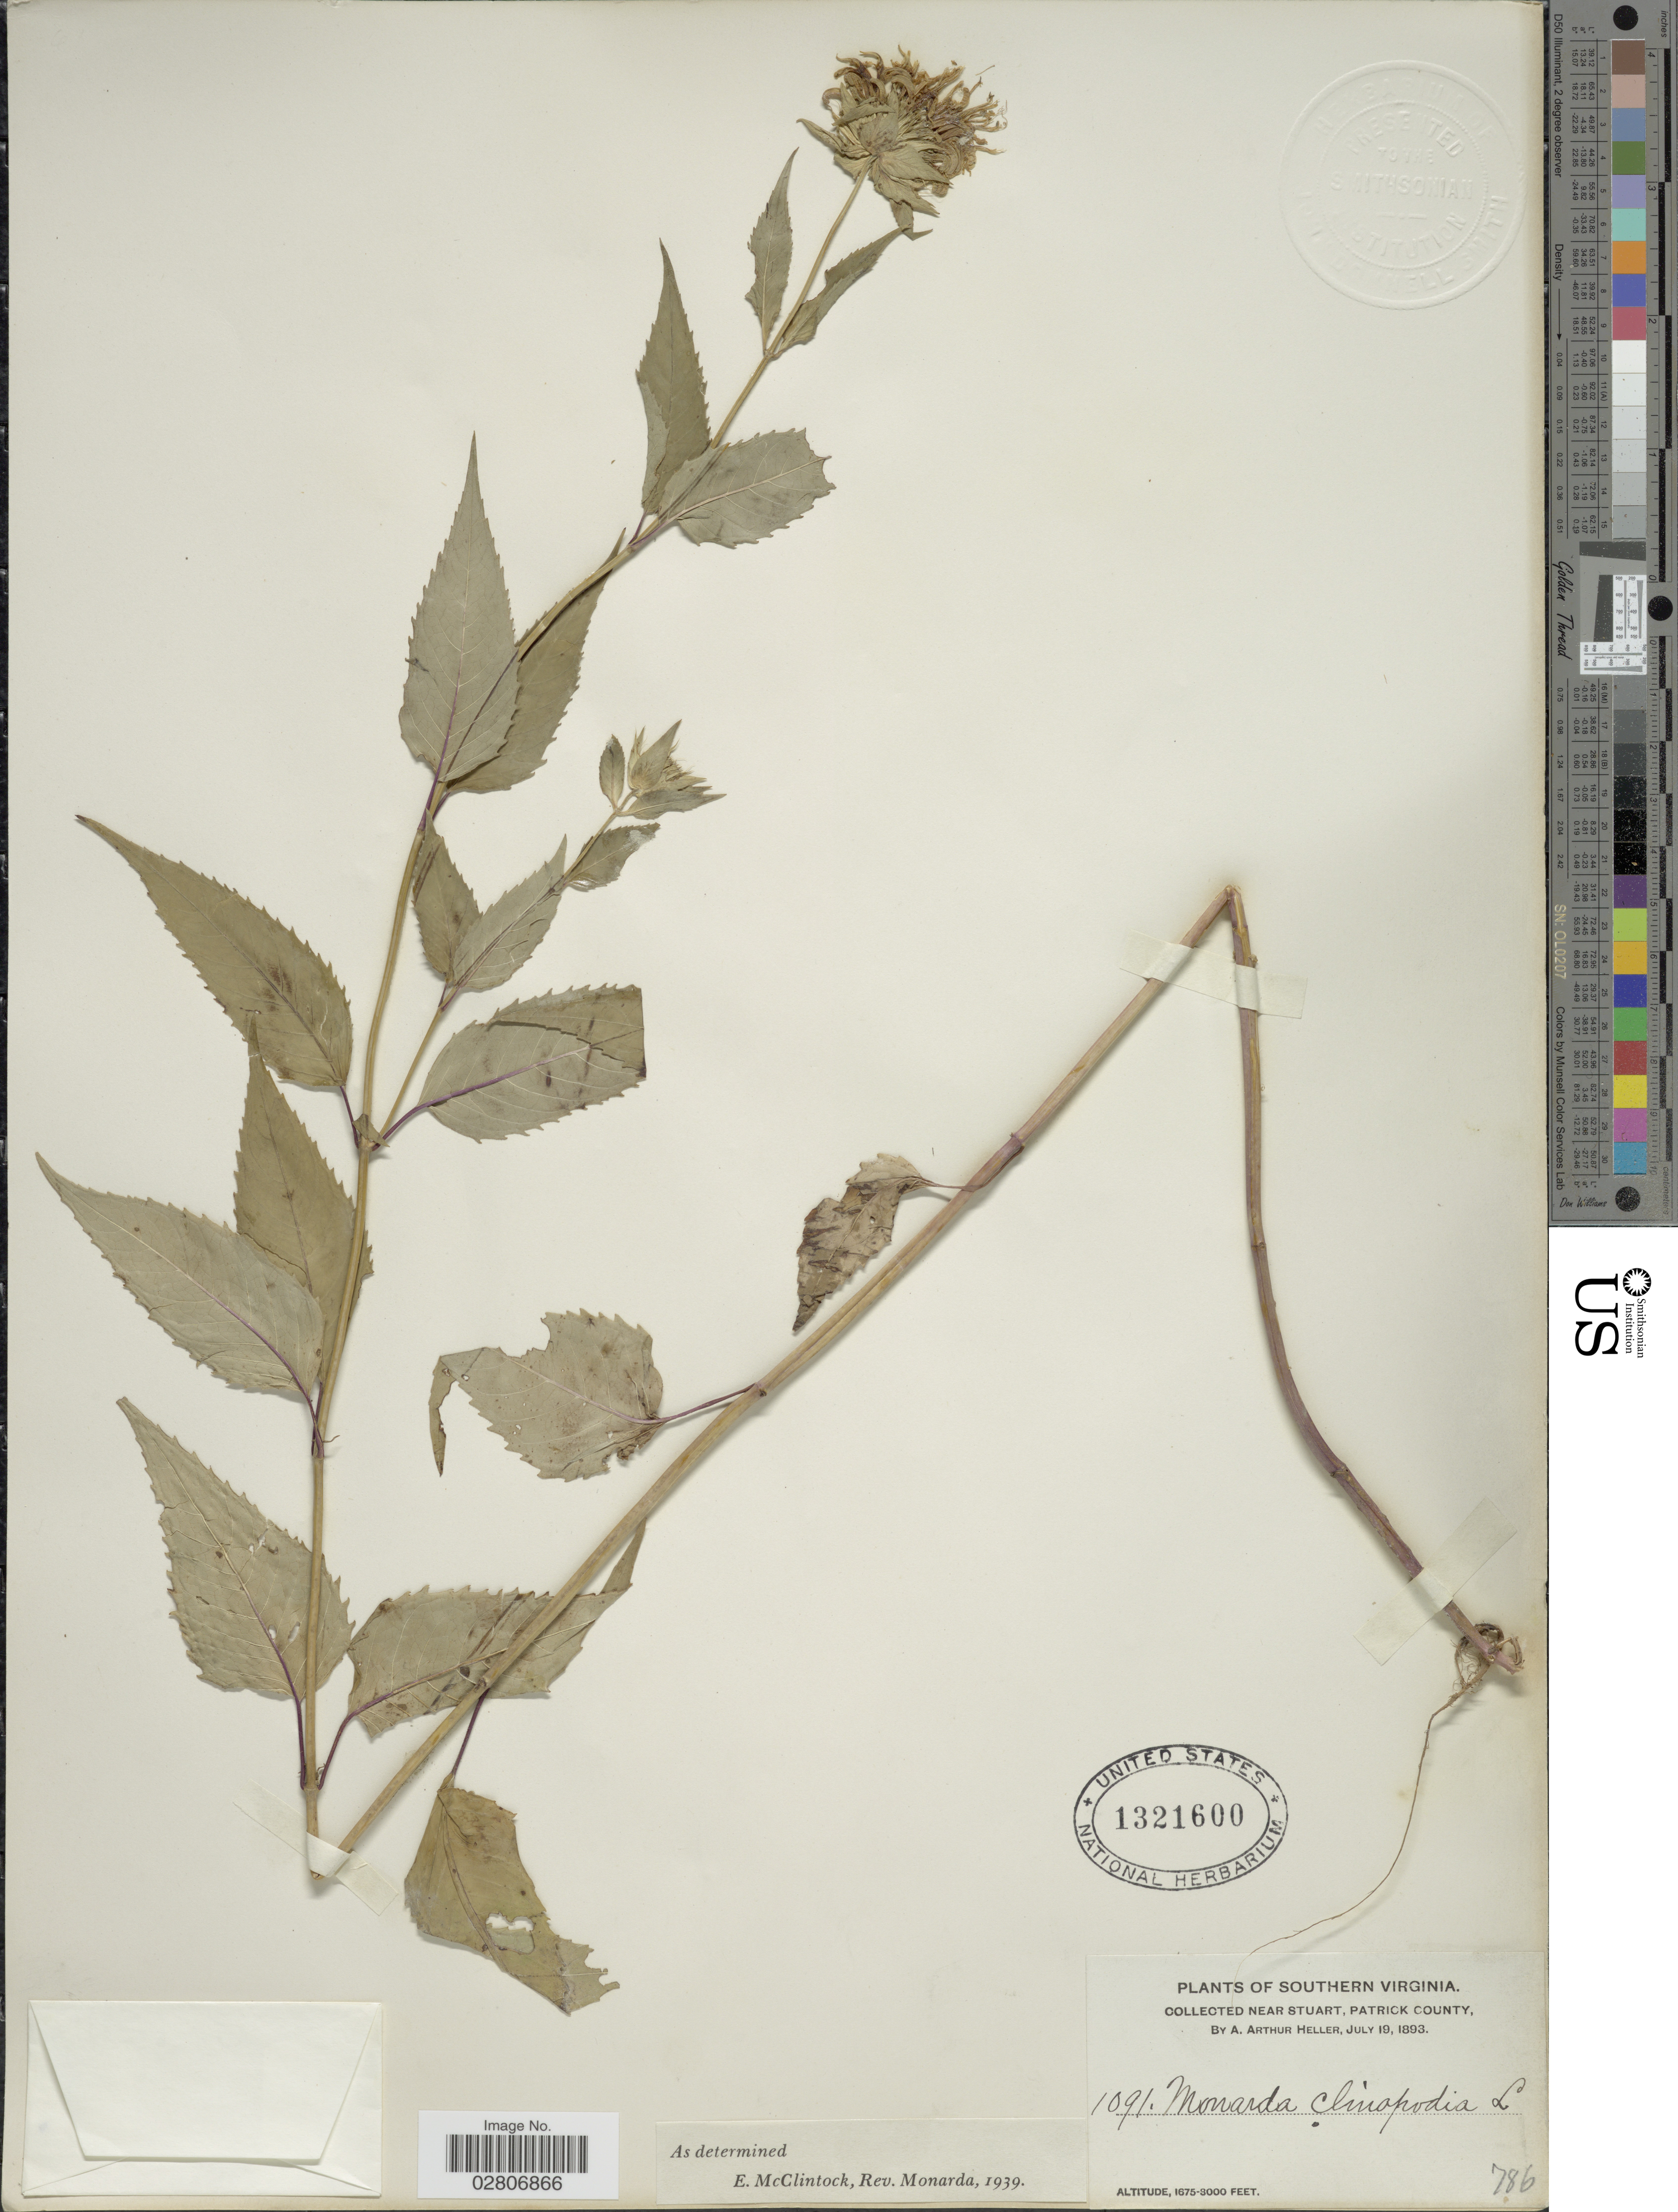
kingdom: Plantae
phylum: Tracheophyta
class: Magnoliopsida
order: Lamiales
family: Lamiaceae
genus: Monarda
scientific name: Monarda clinopodia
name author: L.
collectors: A. A. Heller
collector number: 1091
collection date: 1893-07-19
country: United States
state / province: Virginia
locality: Southern Virginia. Near Stuart, Patrick County.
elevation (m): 511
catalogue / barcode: US 1321600